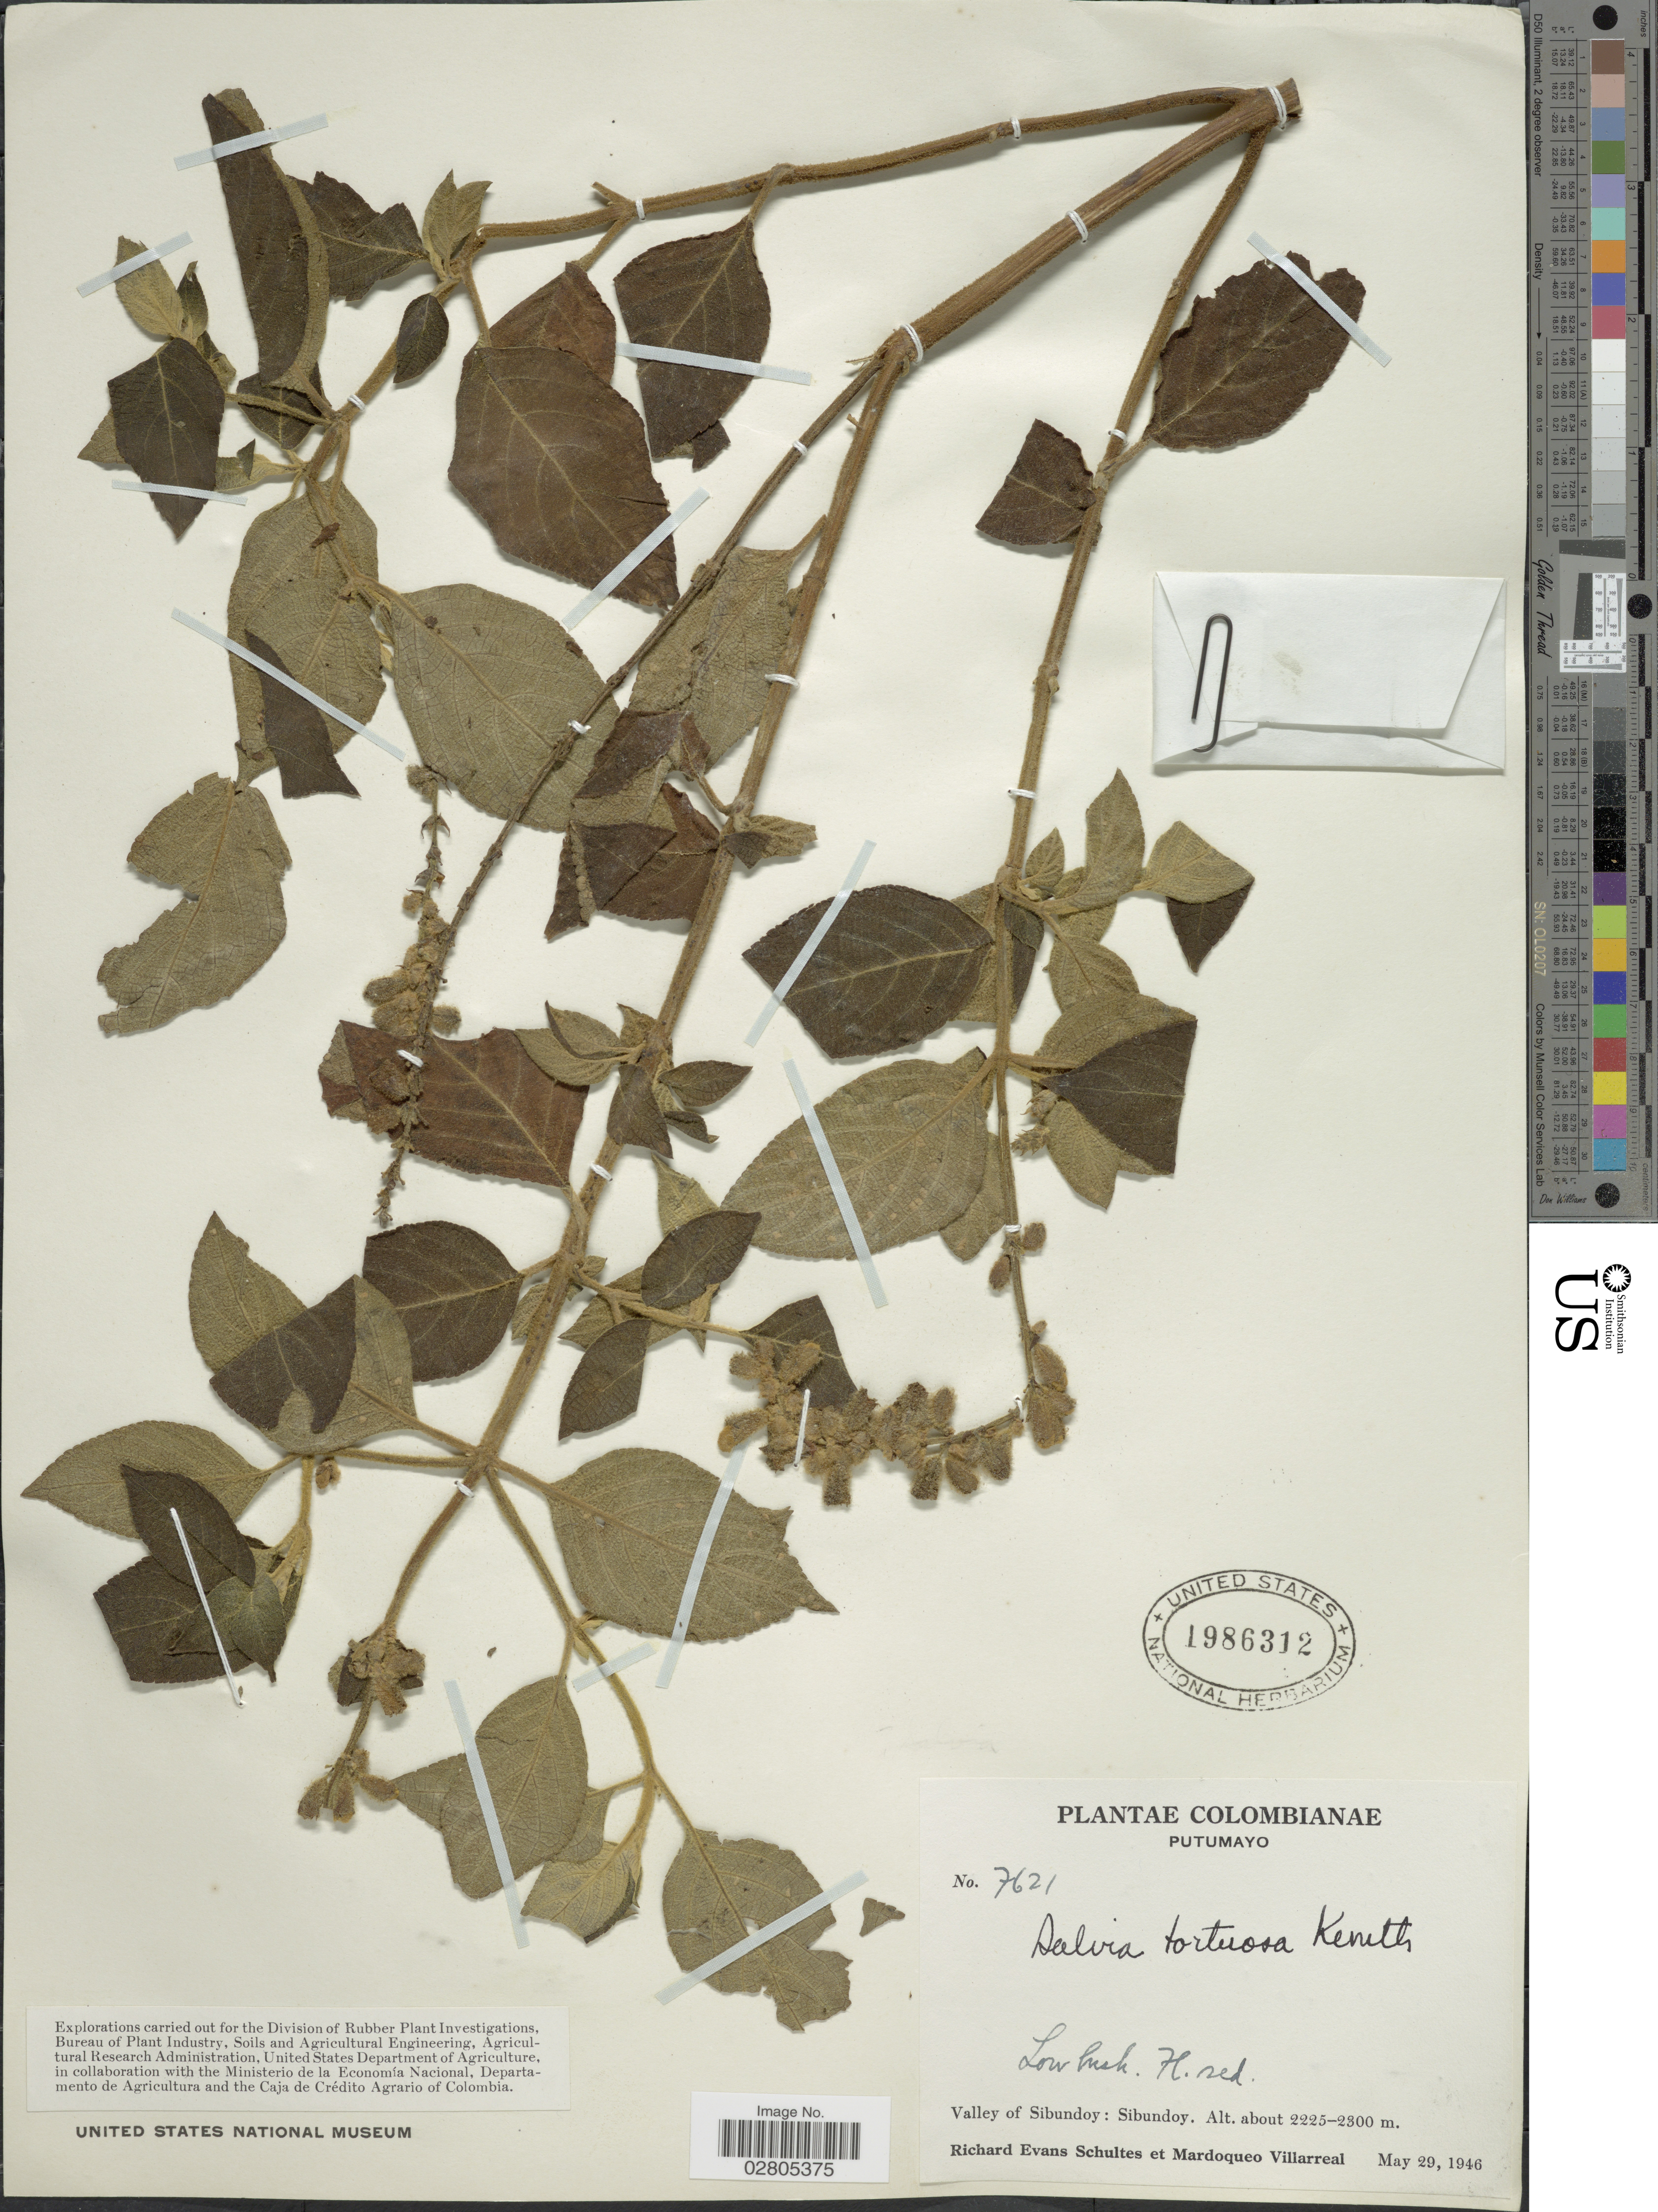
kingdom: Plantae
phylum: Tracheophyta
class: Magnoliopsida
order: Lamiales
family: Lamiaceae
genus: Salvia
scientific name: Salvia tortuosa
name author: Kunth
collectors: R. E. Schultes & M. Villareal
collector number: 7621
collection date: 1946-05-29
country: Colombia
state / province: Putumayo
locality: Valley of Sibundoy: Sibundoy.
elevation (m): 2225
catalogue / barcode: US 1986312